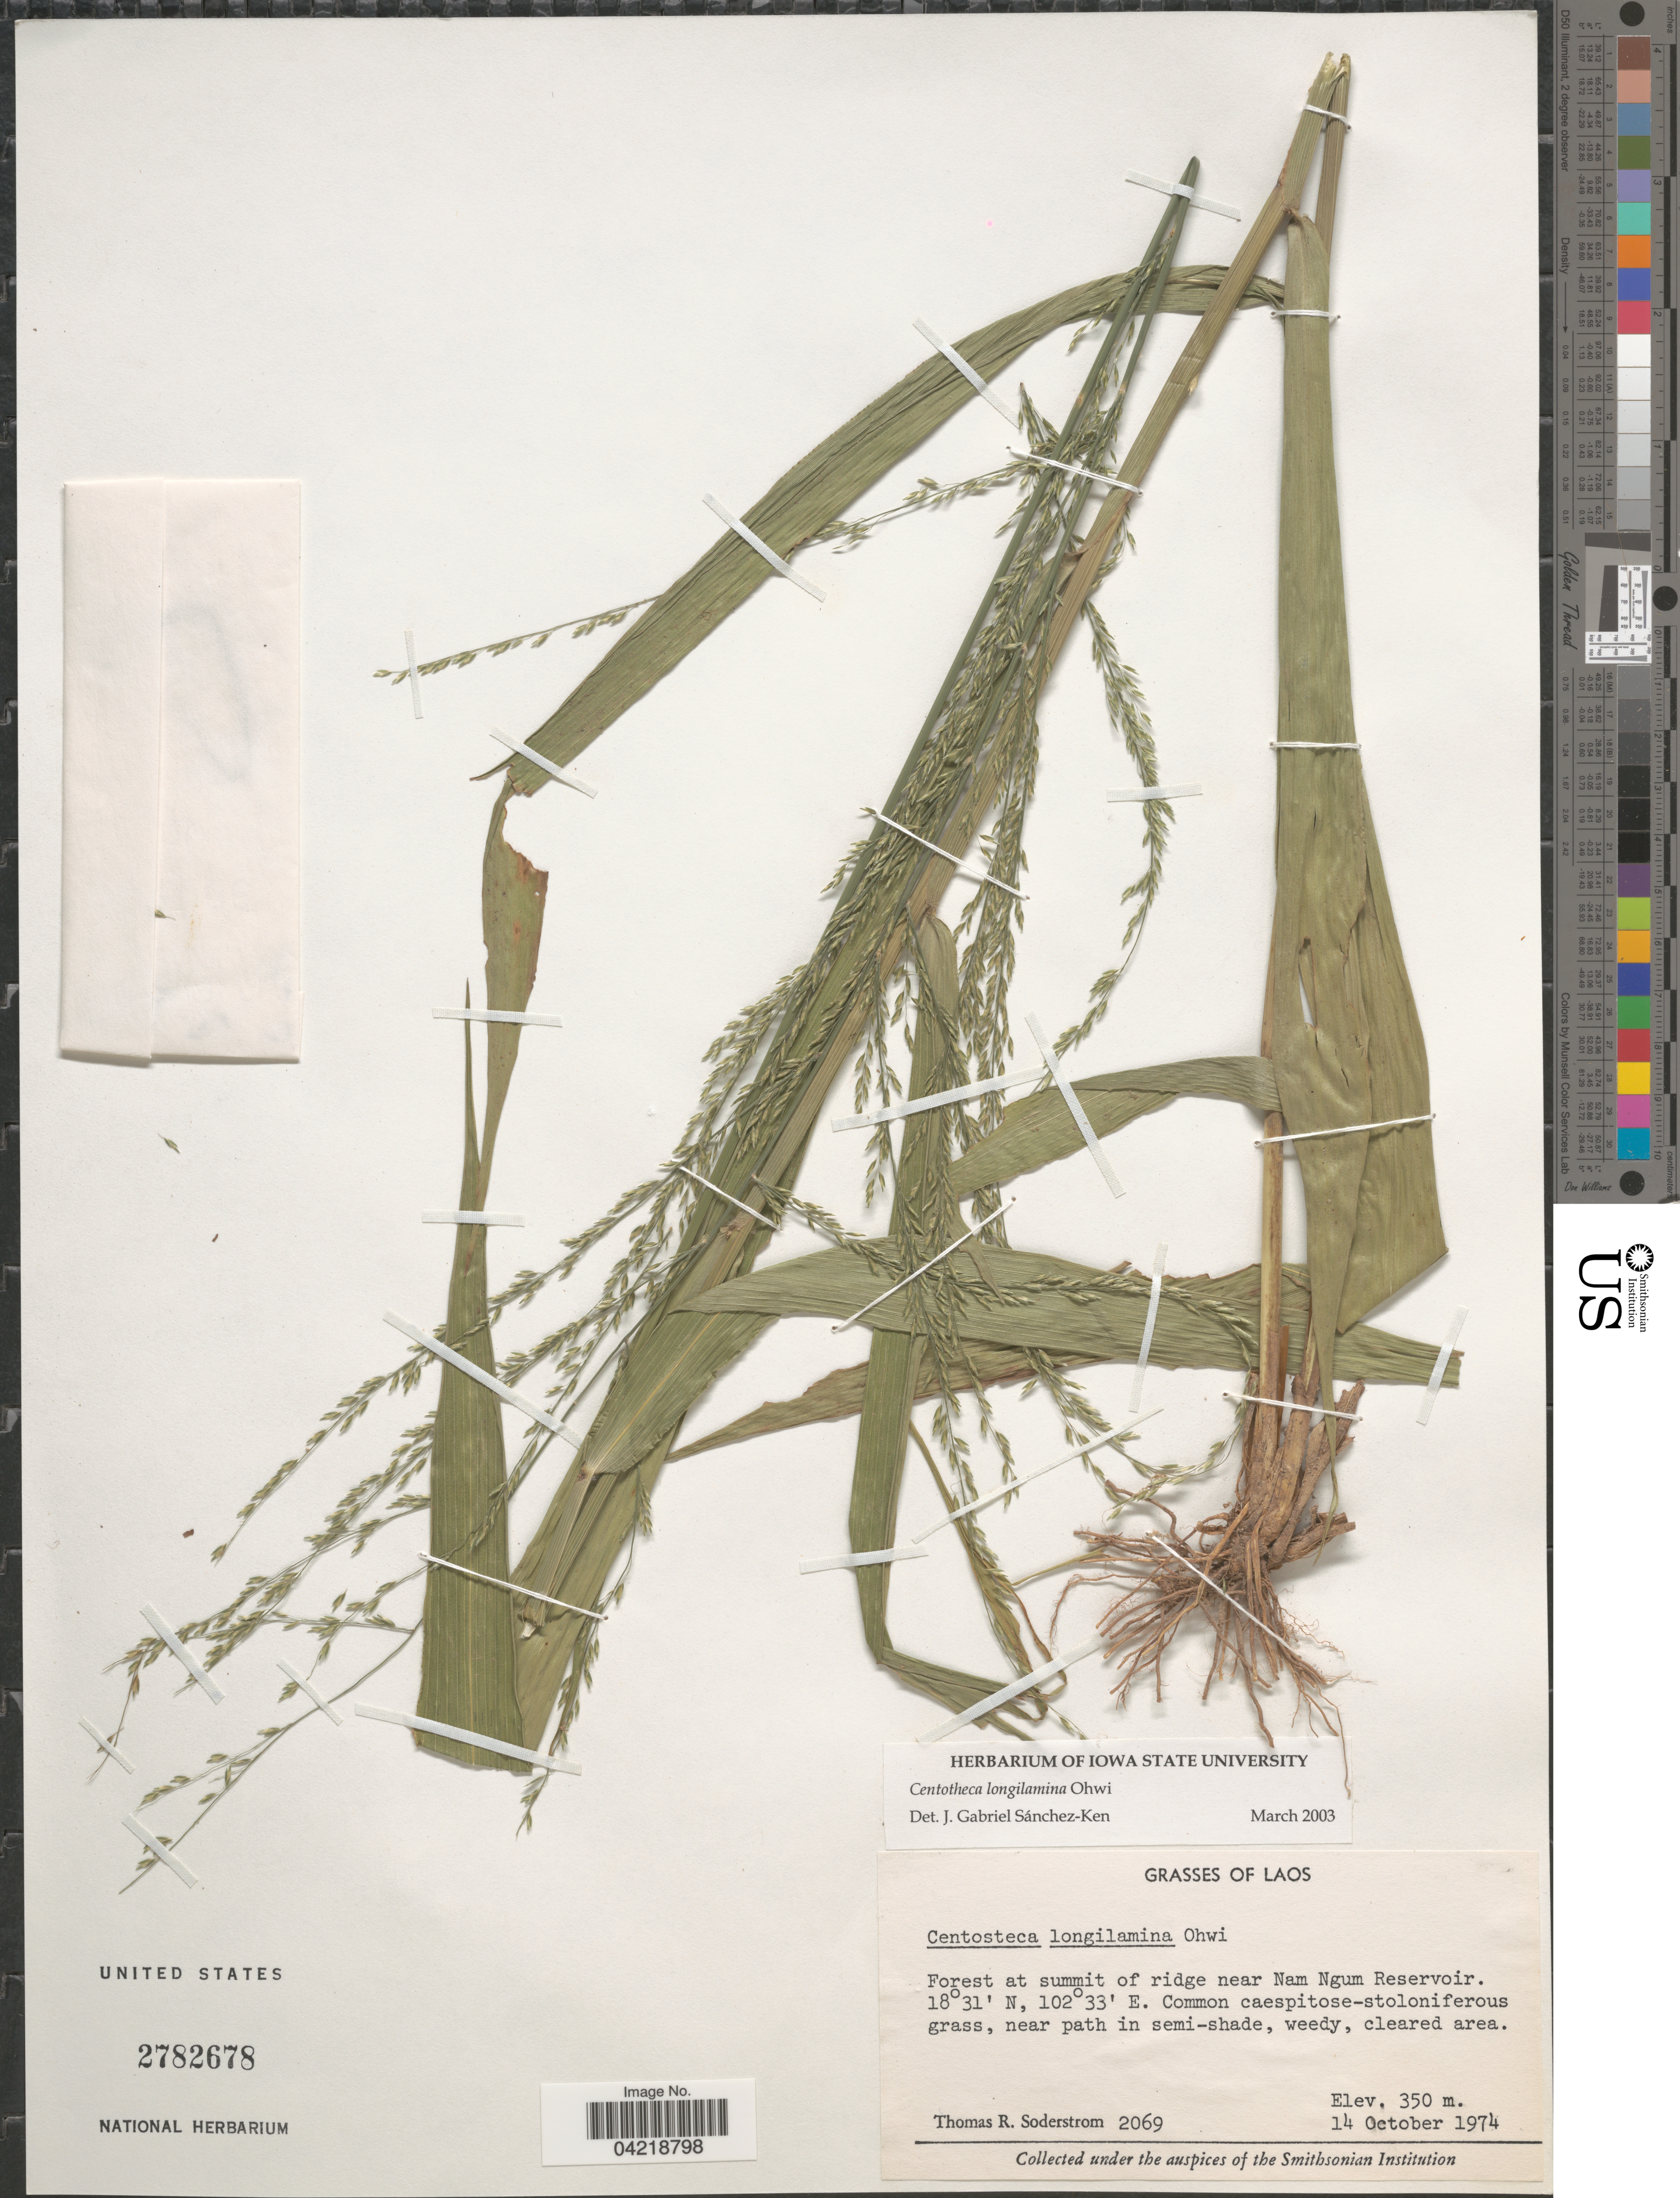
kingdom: Plantae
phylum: Tracheophyta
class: Liliopsida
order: Poales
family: Poaceae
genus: Centotheca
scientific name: Centotheca lappacea var. longilamina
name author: (Ohwi) Bor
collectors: T. R. Soderstrom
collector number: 2069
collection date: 1974-10-14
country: Laos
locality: Forest at summit of ridge near Nam Ngum Reservoir.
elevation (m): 350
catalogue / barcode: US 2782678